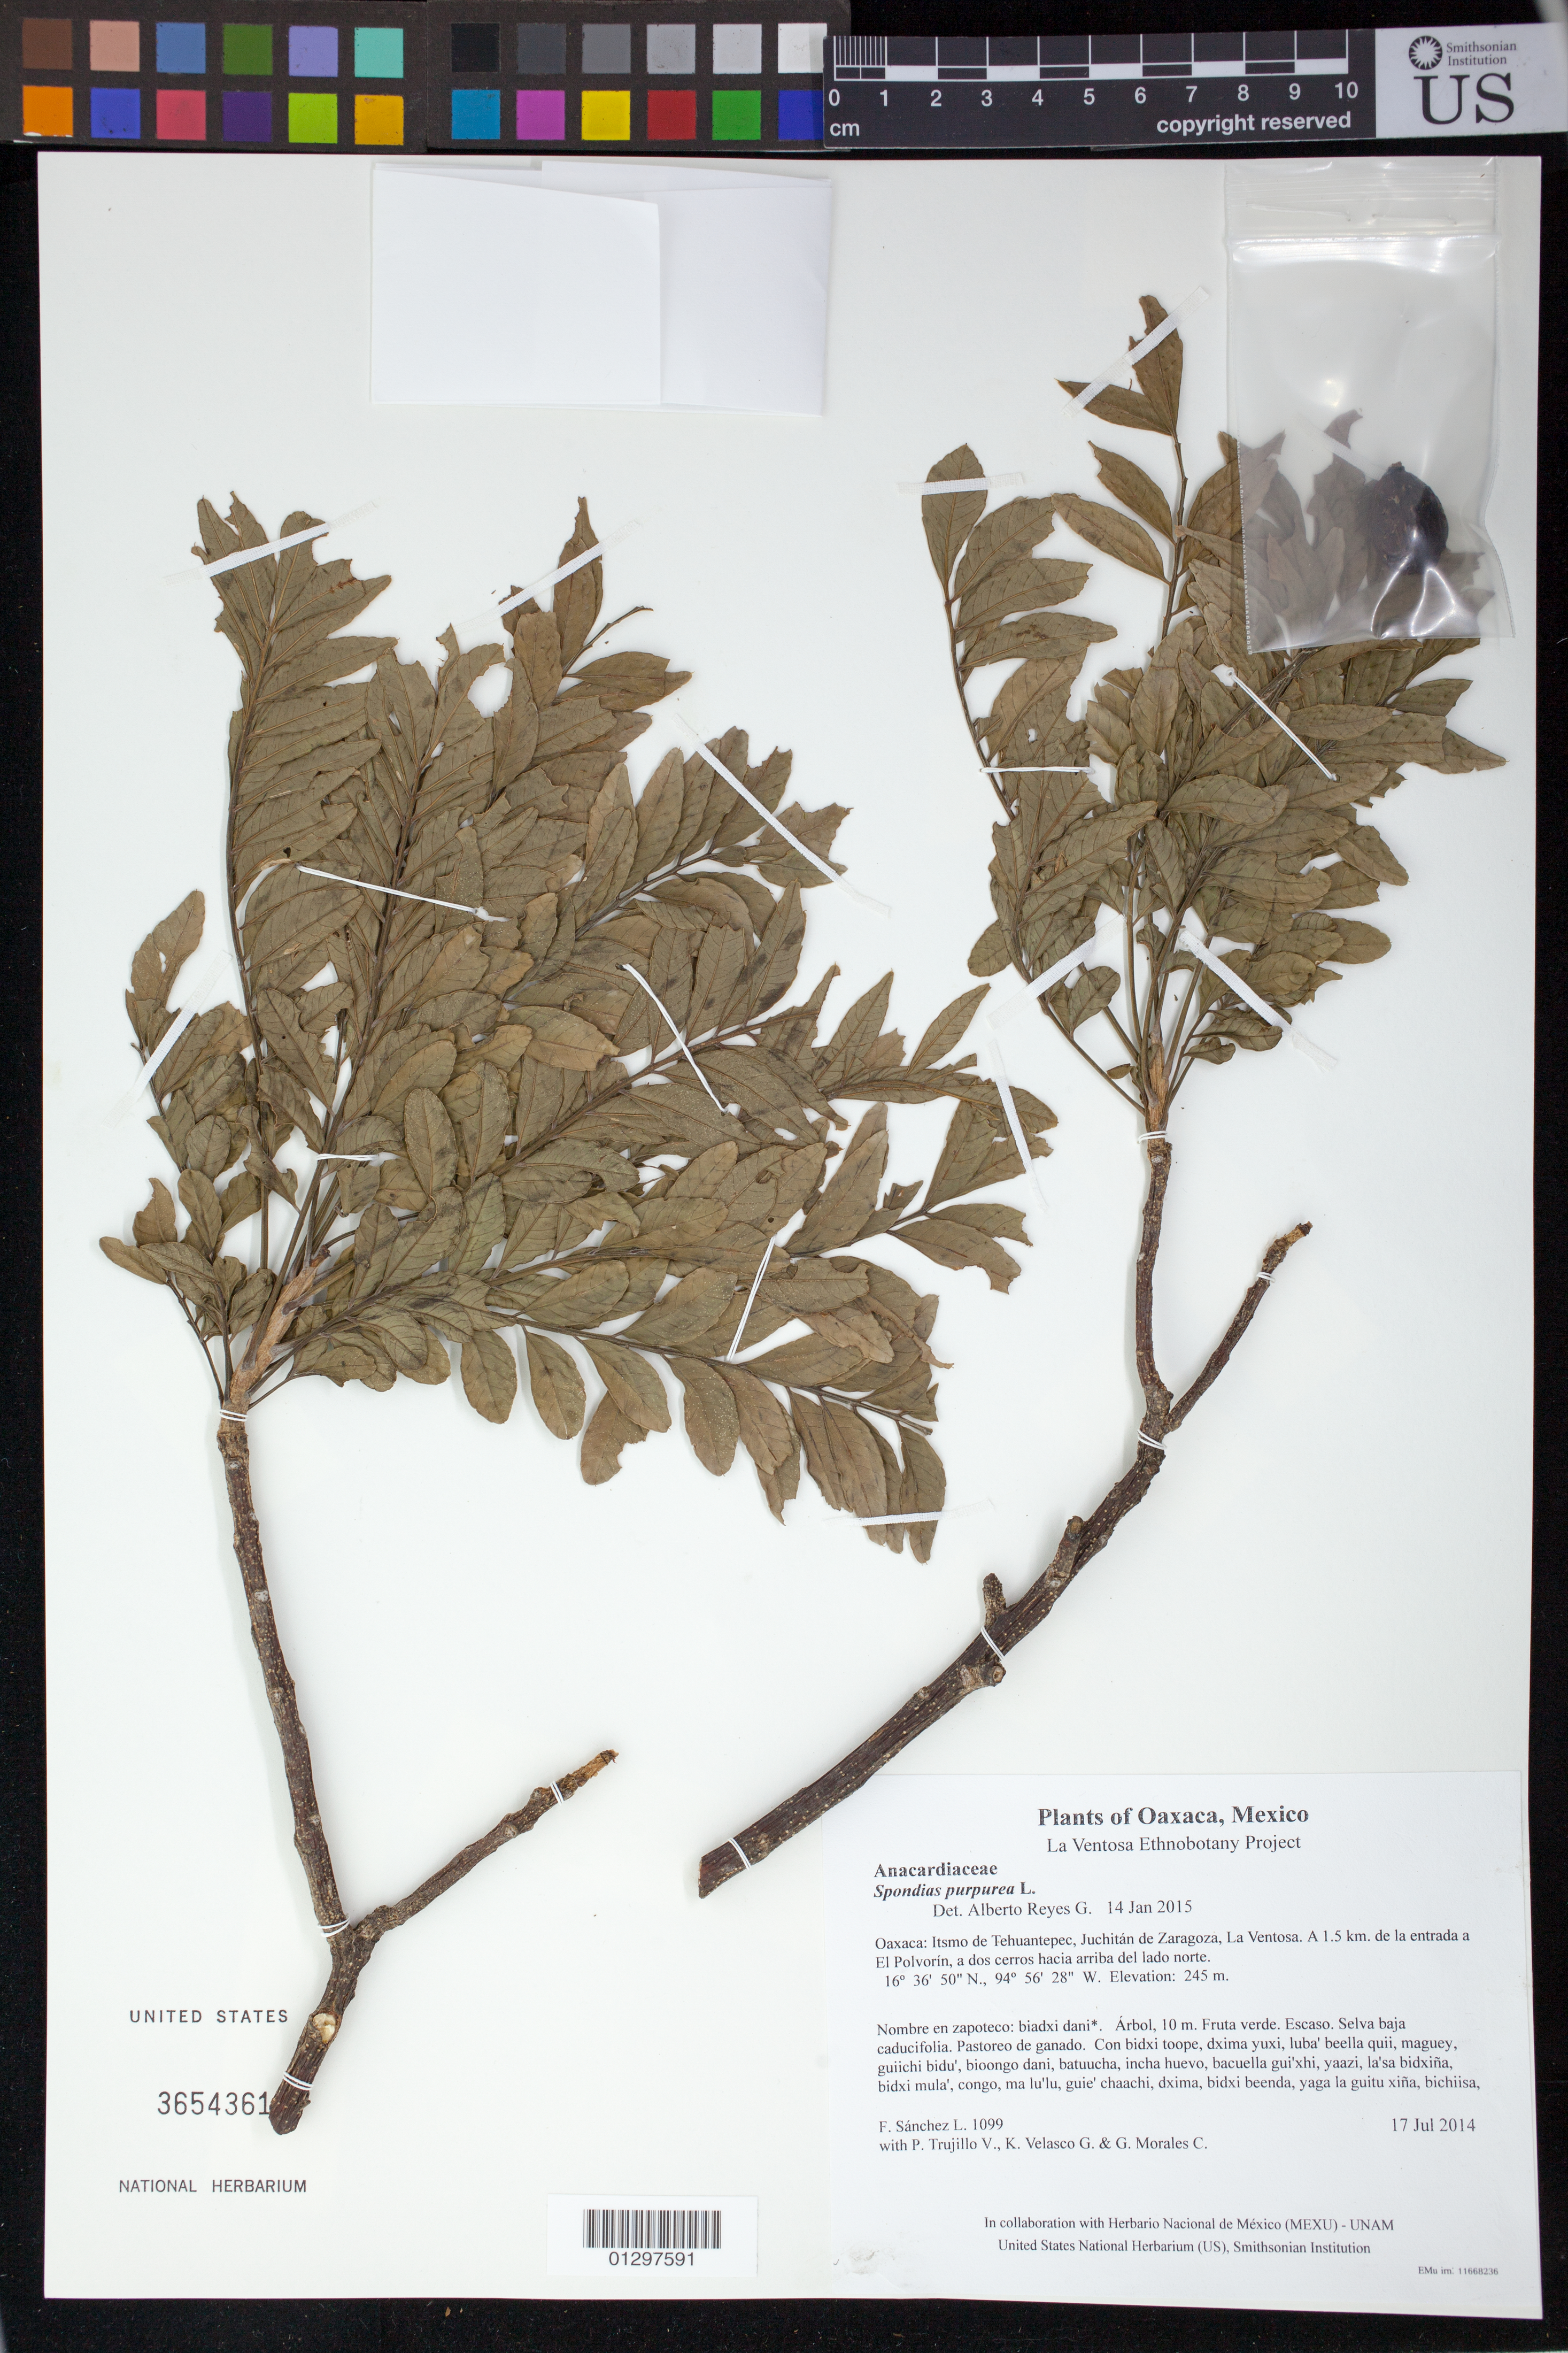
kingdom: Plantae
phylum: Tracheophyta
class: Magnoliopsida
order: Sapindales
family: Anacardiaceae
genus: Spondias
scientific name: Spondias purpurea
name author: L.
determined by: Mitchell, John D.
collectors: F. Sánchez L., P. Trujillo V., K. Velasco G. & G. Morales C.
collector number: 1099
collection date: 2014-07-17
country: Mexico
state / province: Oaxaca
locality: Itsmo de Tehuantepec, Juchitán de Zaragoza, La Ventosa. A 1.5 km. de la entrada a El Polvorín, a dos cerros hacia arriba del lado norte.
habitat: Selva baja caducifolia. Pastoreo de ganado.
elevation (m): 245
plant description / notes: MEXU, US; Yaga. 10 m. Cuaananaxhi naga'. Huaxie'.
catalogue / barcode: US 3654361